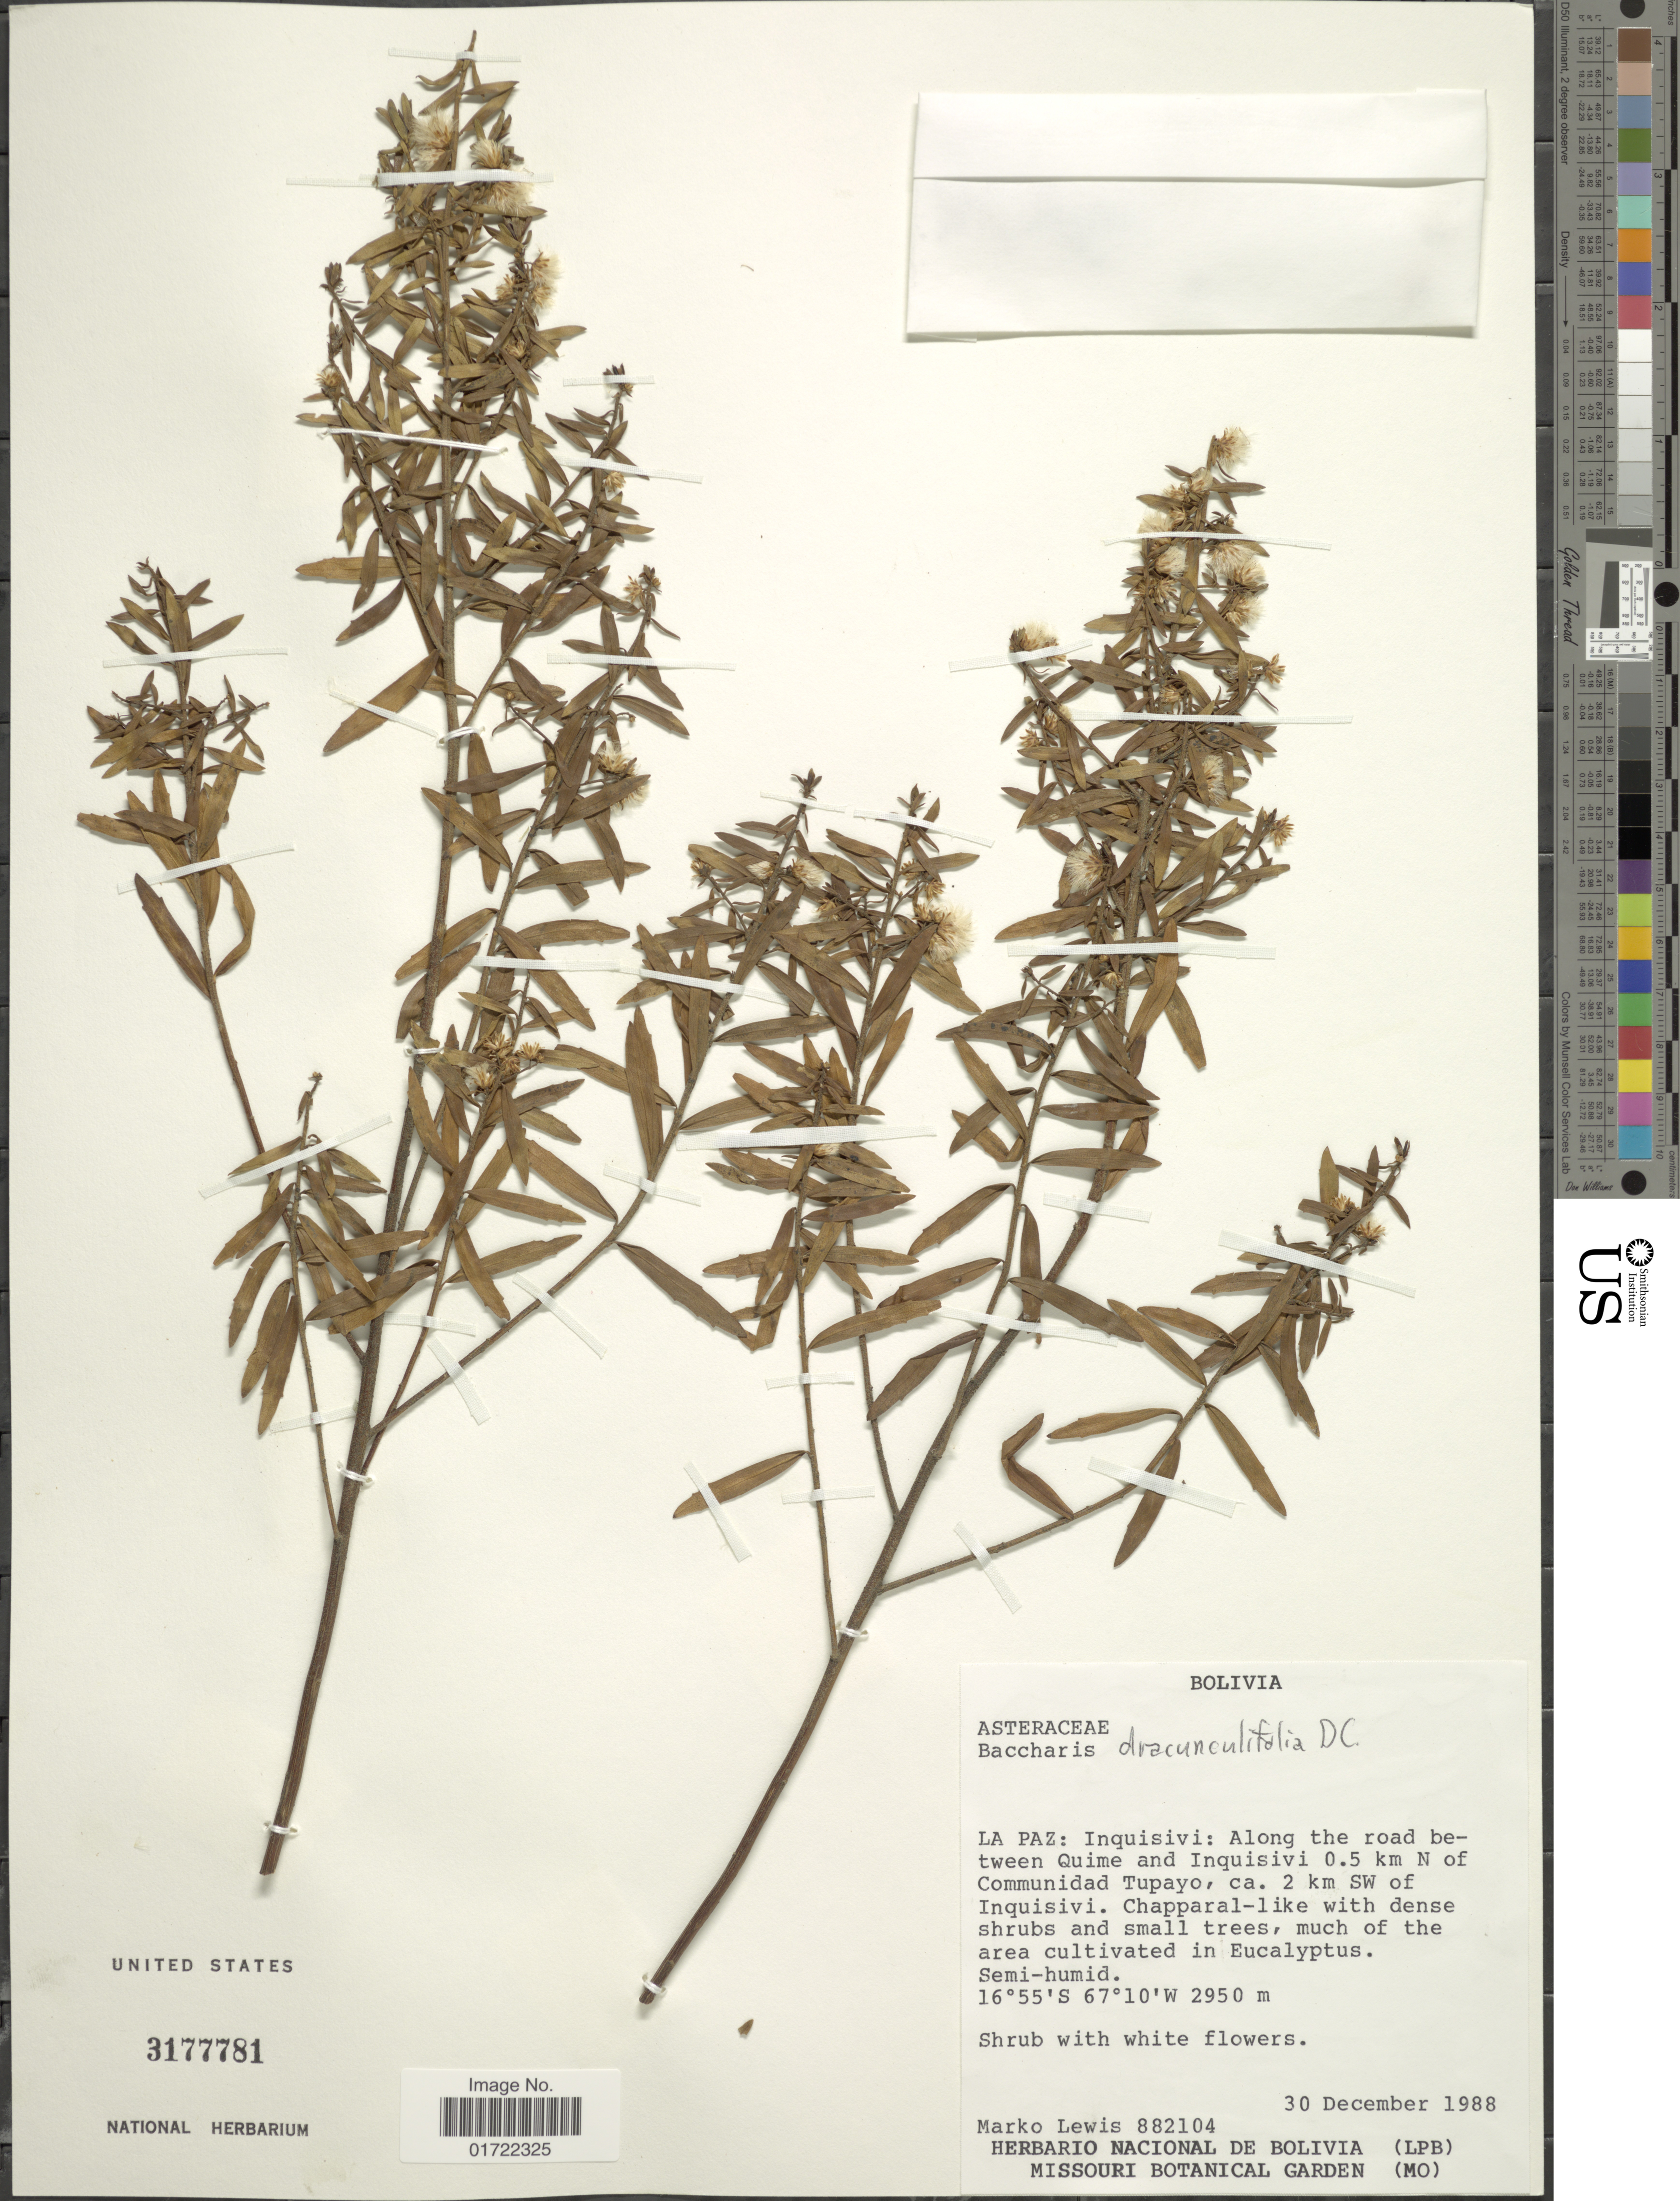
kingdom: Plantae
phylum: Tracheophyta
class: Magnoliopsida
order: Asterales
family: Asteraceae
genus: Baccharis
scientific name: Baccharis dracunculifolia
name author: DC.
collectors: M. A. Lewis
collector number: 882104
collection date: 1988-12-30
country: Bolivia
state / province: La Paz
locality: Inquisivi, along the road between Quime and Inquisivi 0.5 km N of Comunidad Tupayo, ca 2 km SW of Inquisivi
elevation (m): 2950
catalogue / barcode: US 3177781